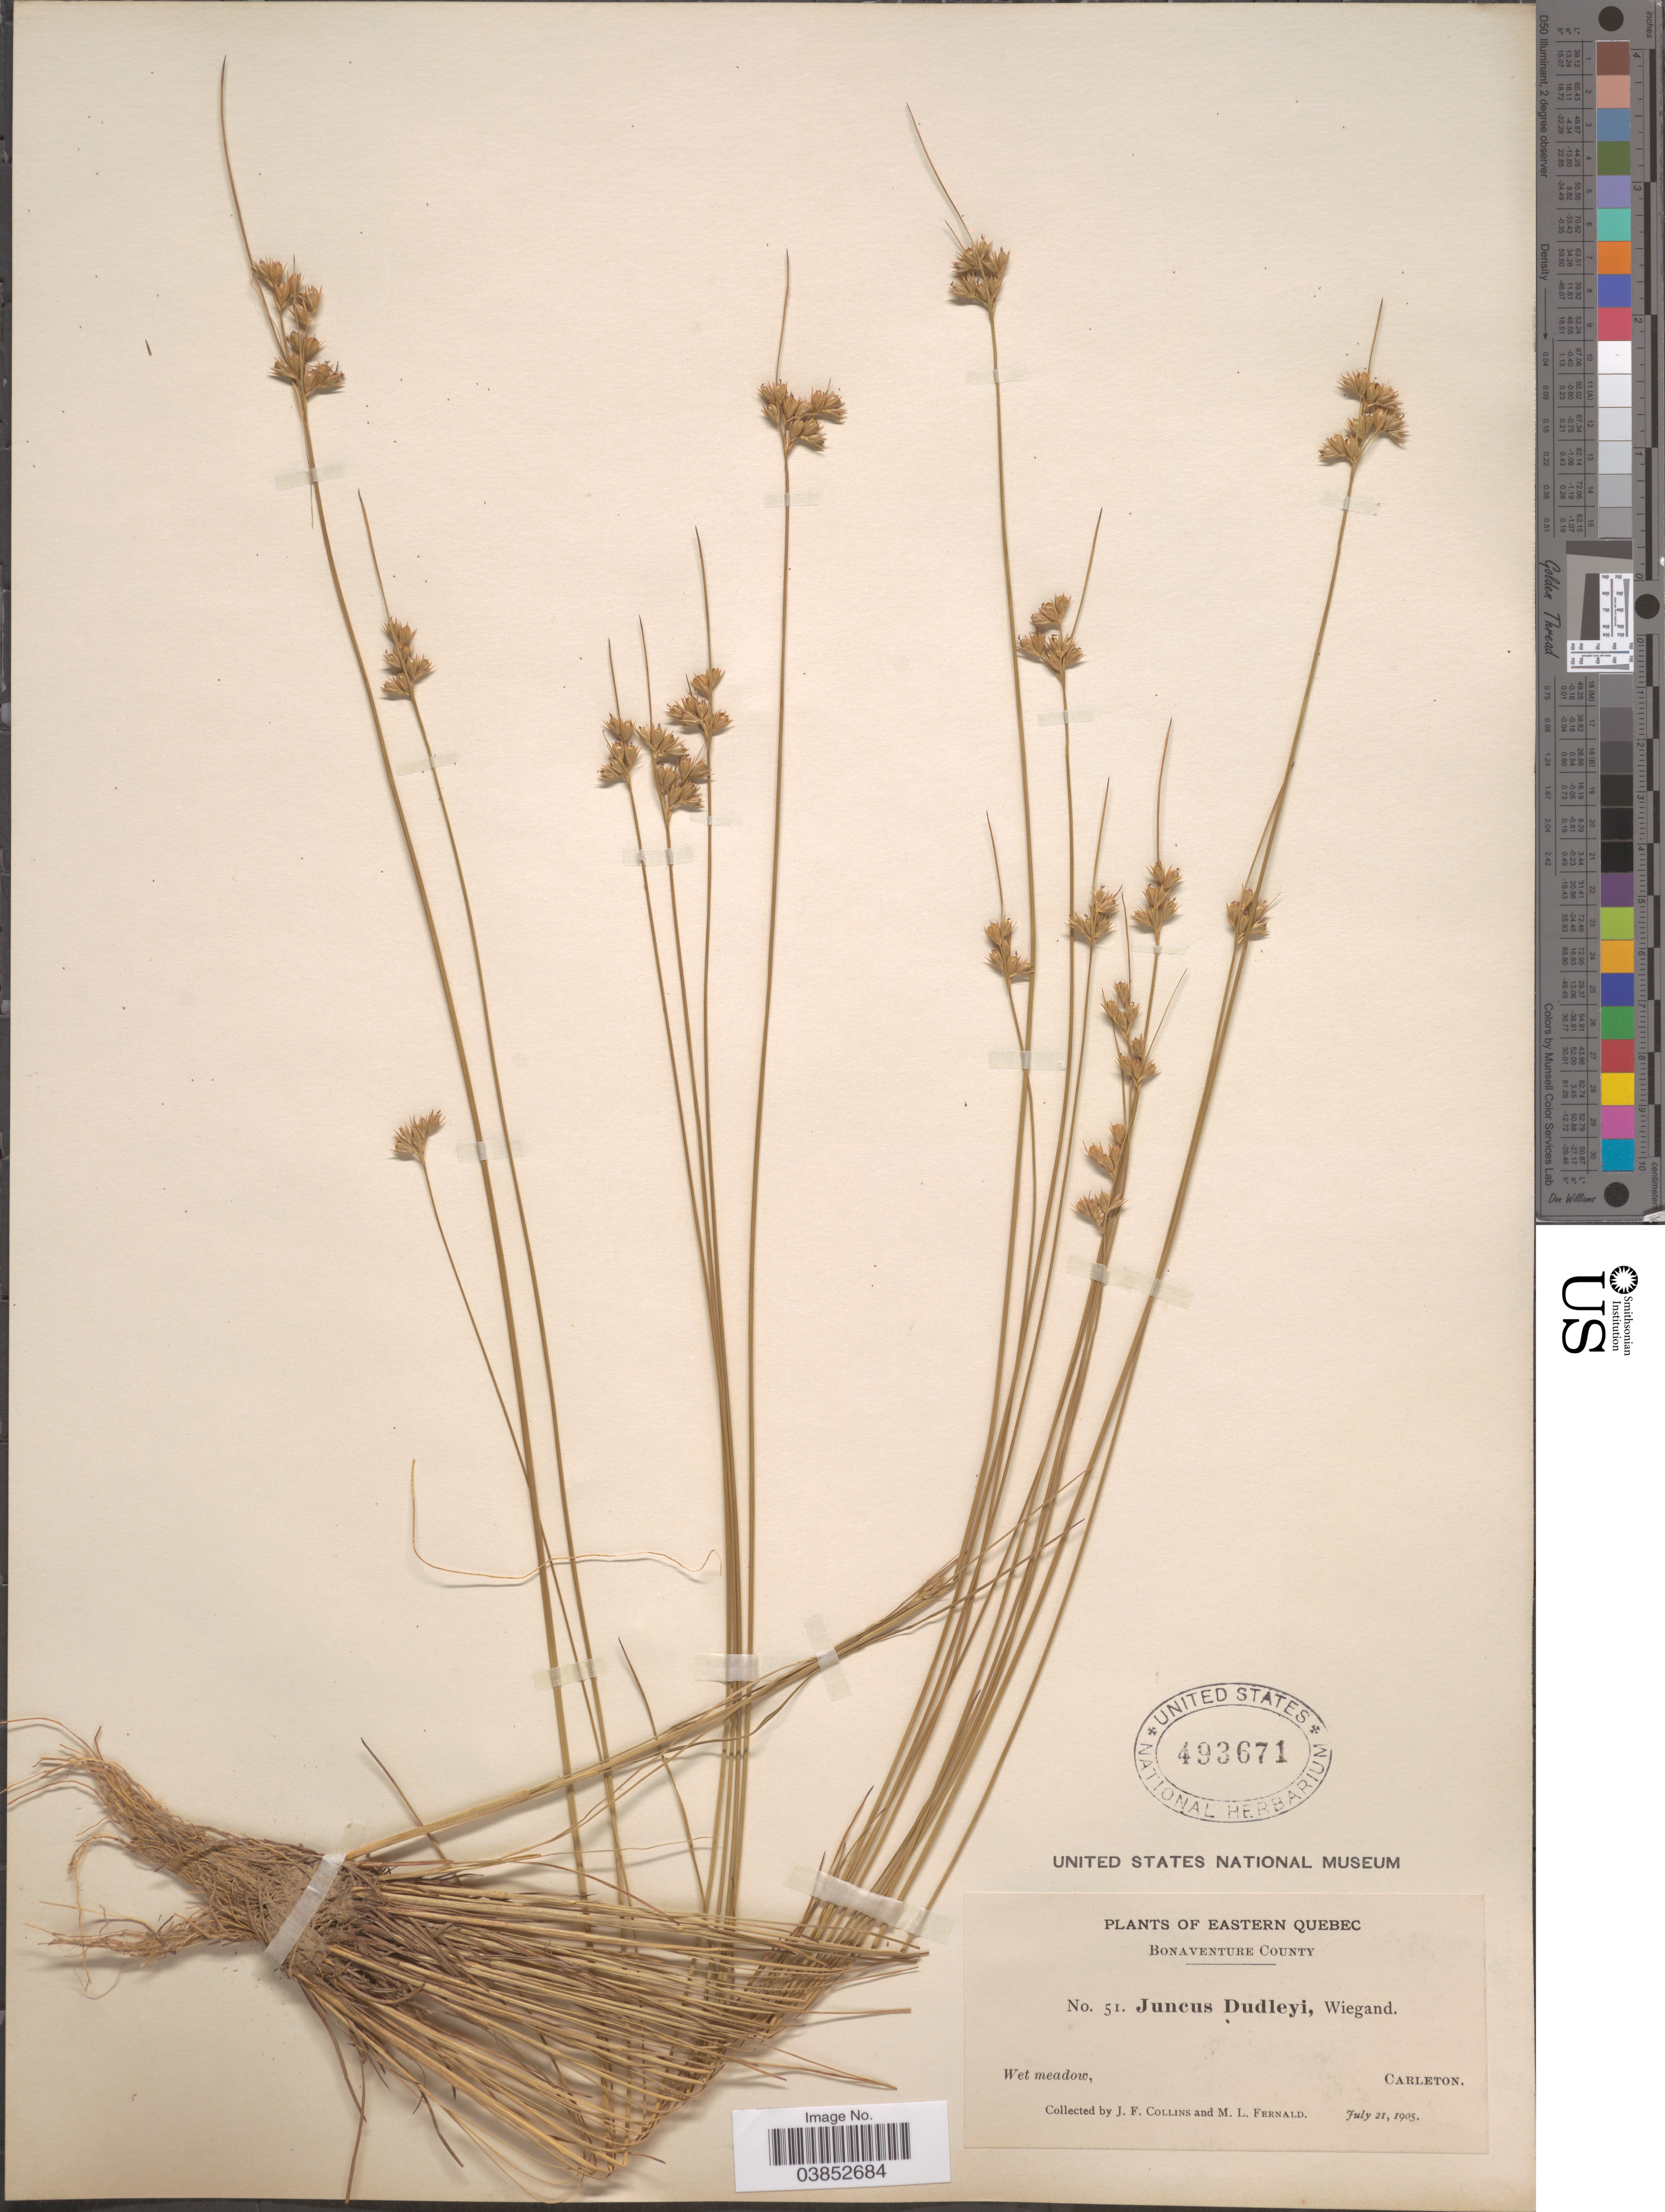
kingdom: Plantae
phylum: Tracheophyta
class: Liliopsida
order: Poales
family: Juncaceae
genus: Juncus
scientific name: Juncus dudleyi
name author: Wiegand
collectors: J. Collins & M. L. Fernald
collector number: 51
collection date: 1905-07-21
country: Canada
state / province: Quebec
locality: Eastern Quebec. Carleton.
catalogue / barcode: US 493671